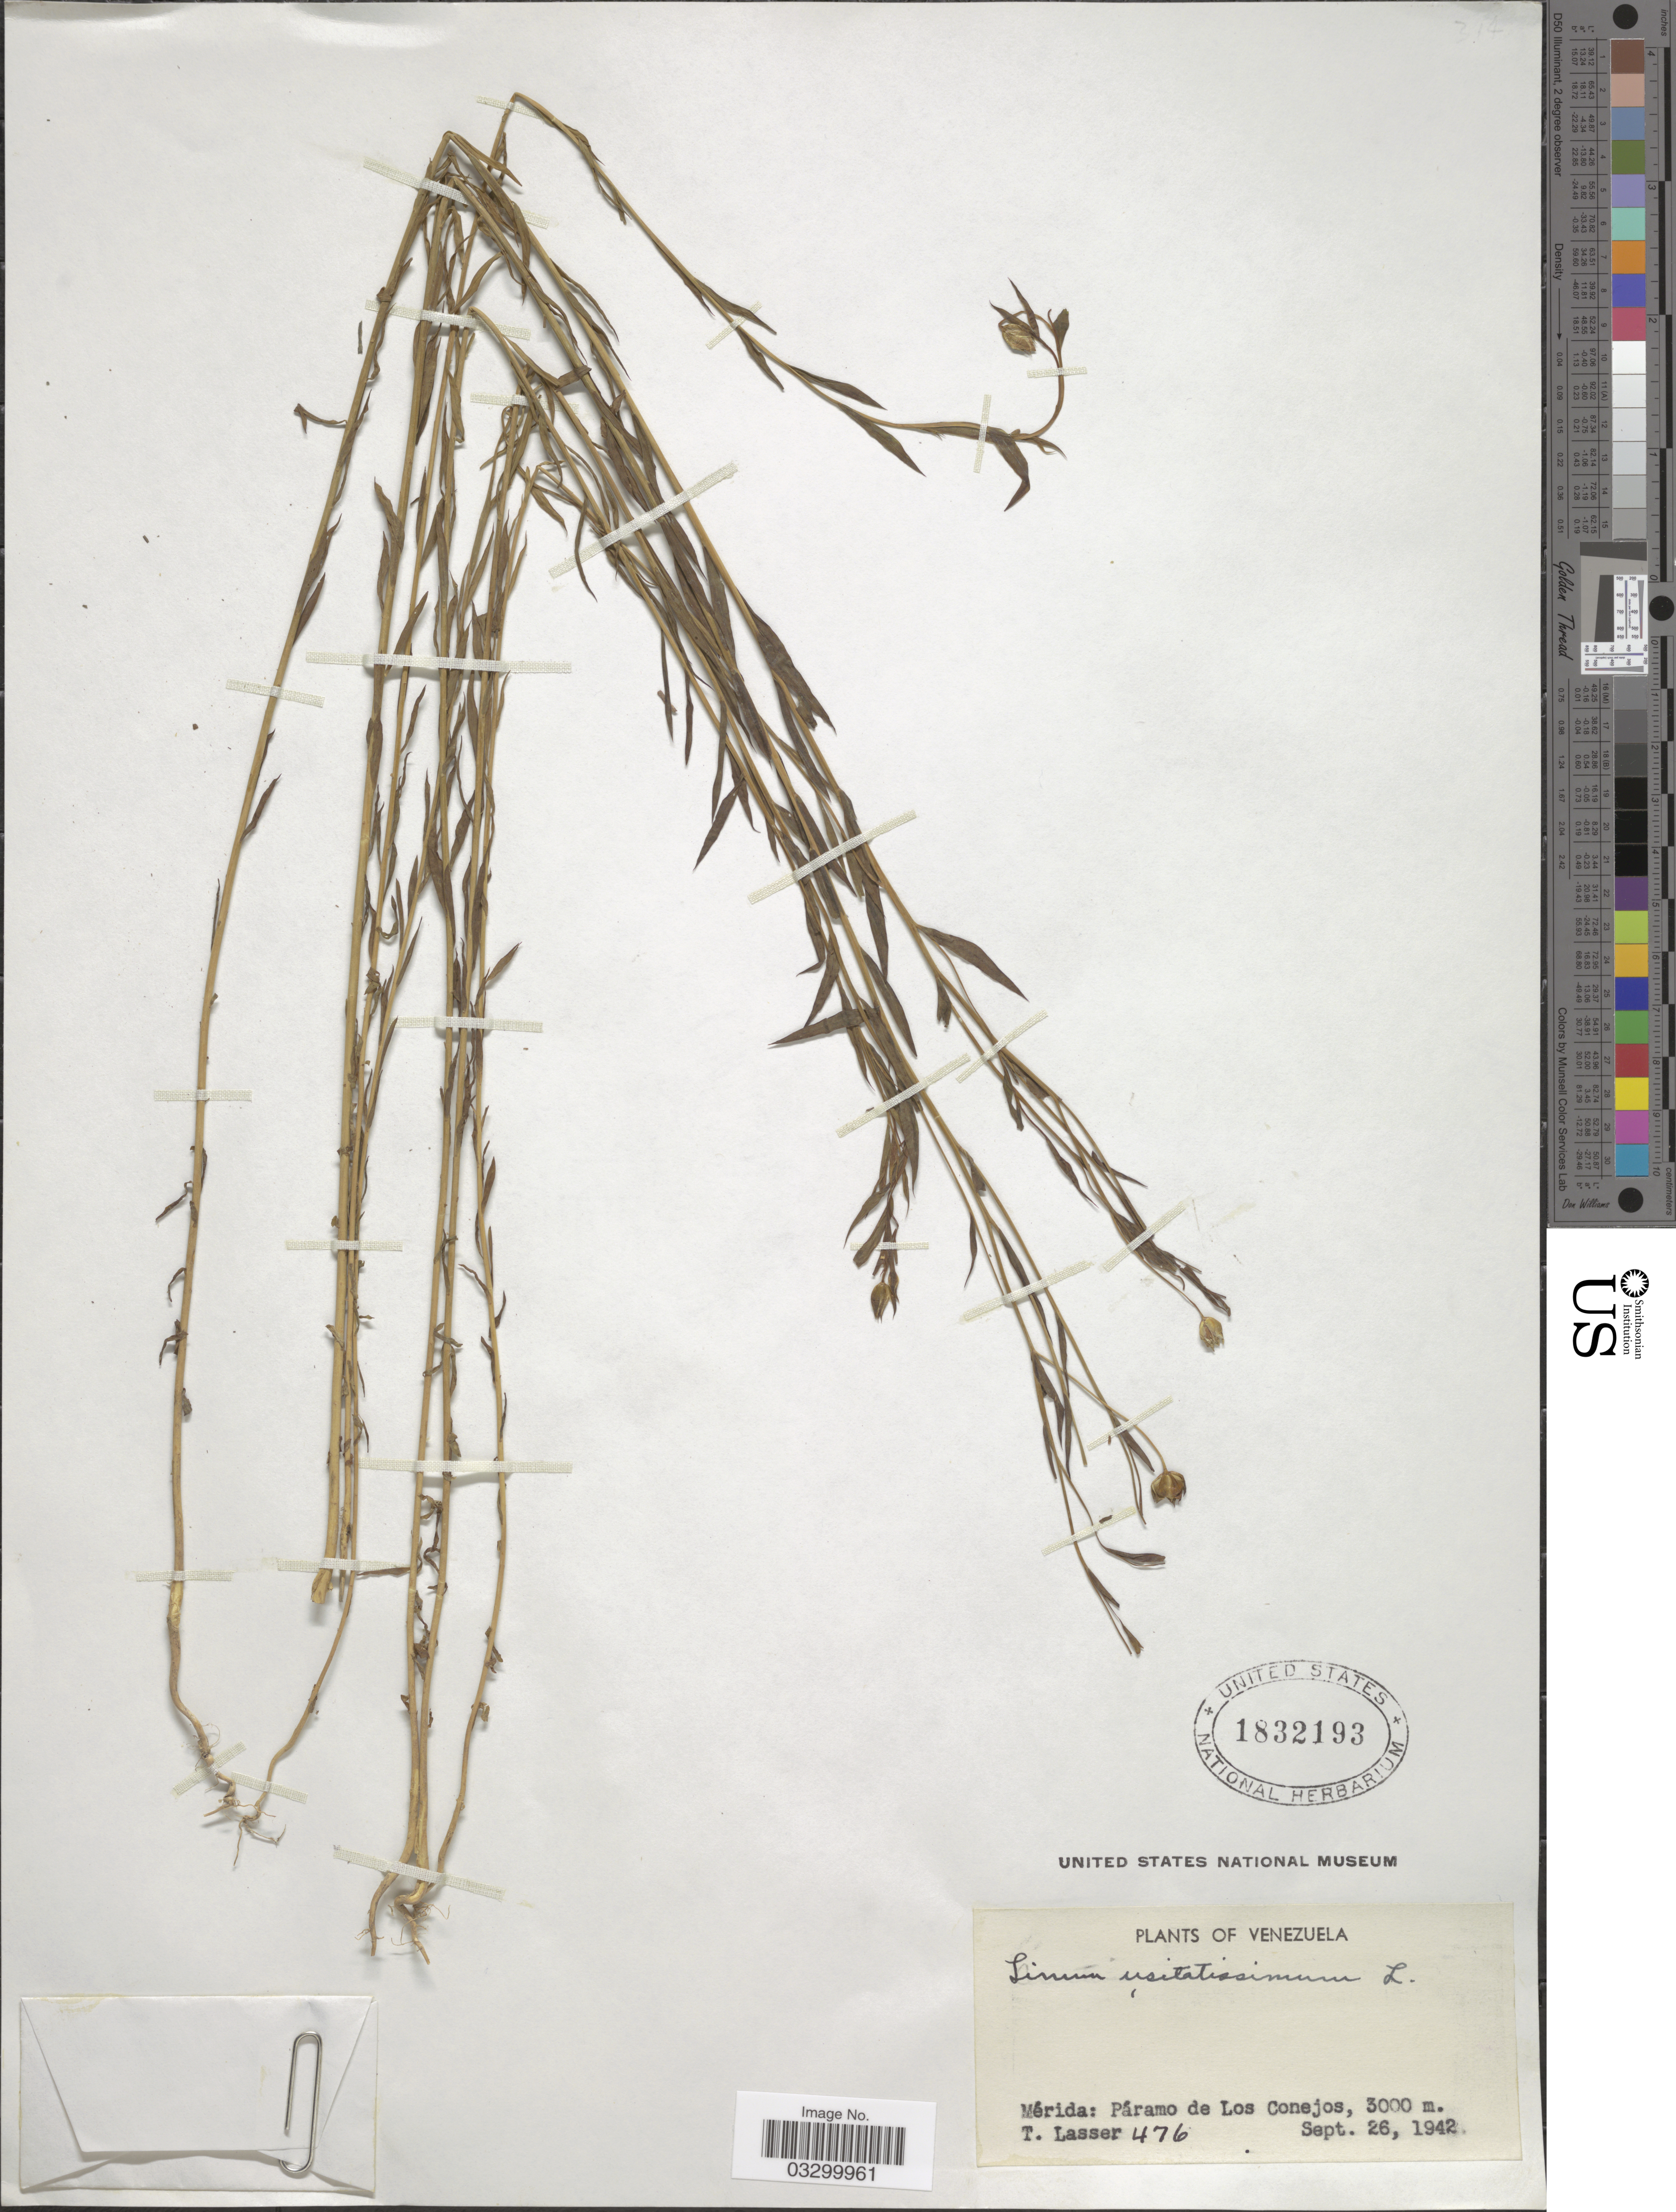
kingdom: Plantae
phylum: Tracheophyta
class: Magnoliopsida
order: Malpighiales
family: Linaceae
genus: Linum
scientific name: Linum usitatissimum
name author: L.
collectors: T. Lasser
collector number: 476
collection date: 1942-09-26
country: Venezuela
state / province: Mérida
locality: Mérida: Páramo de Los Conejos.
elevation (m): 3000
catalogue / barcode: US 1832193